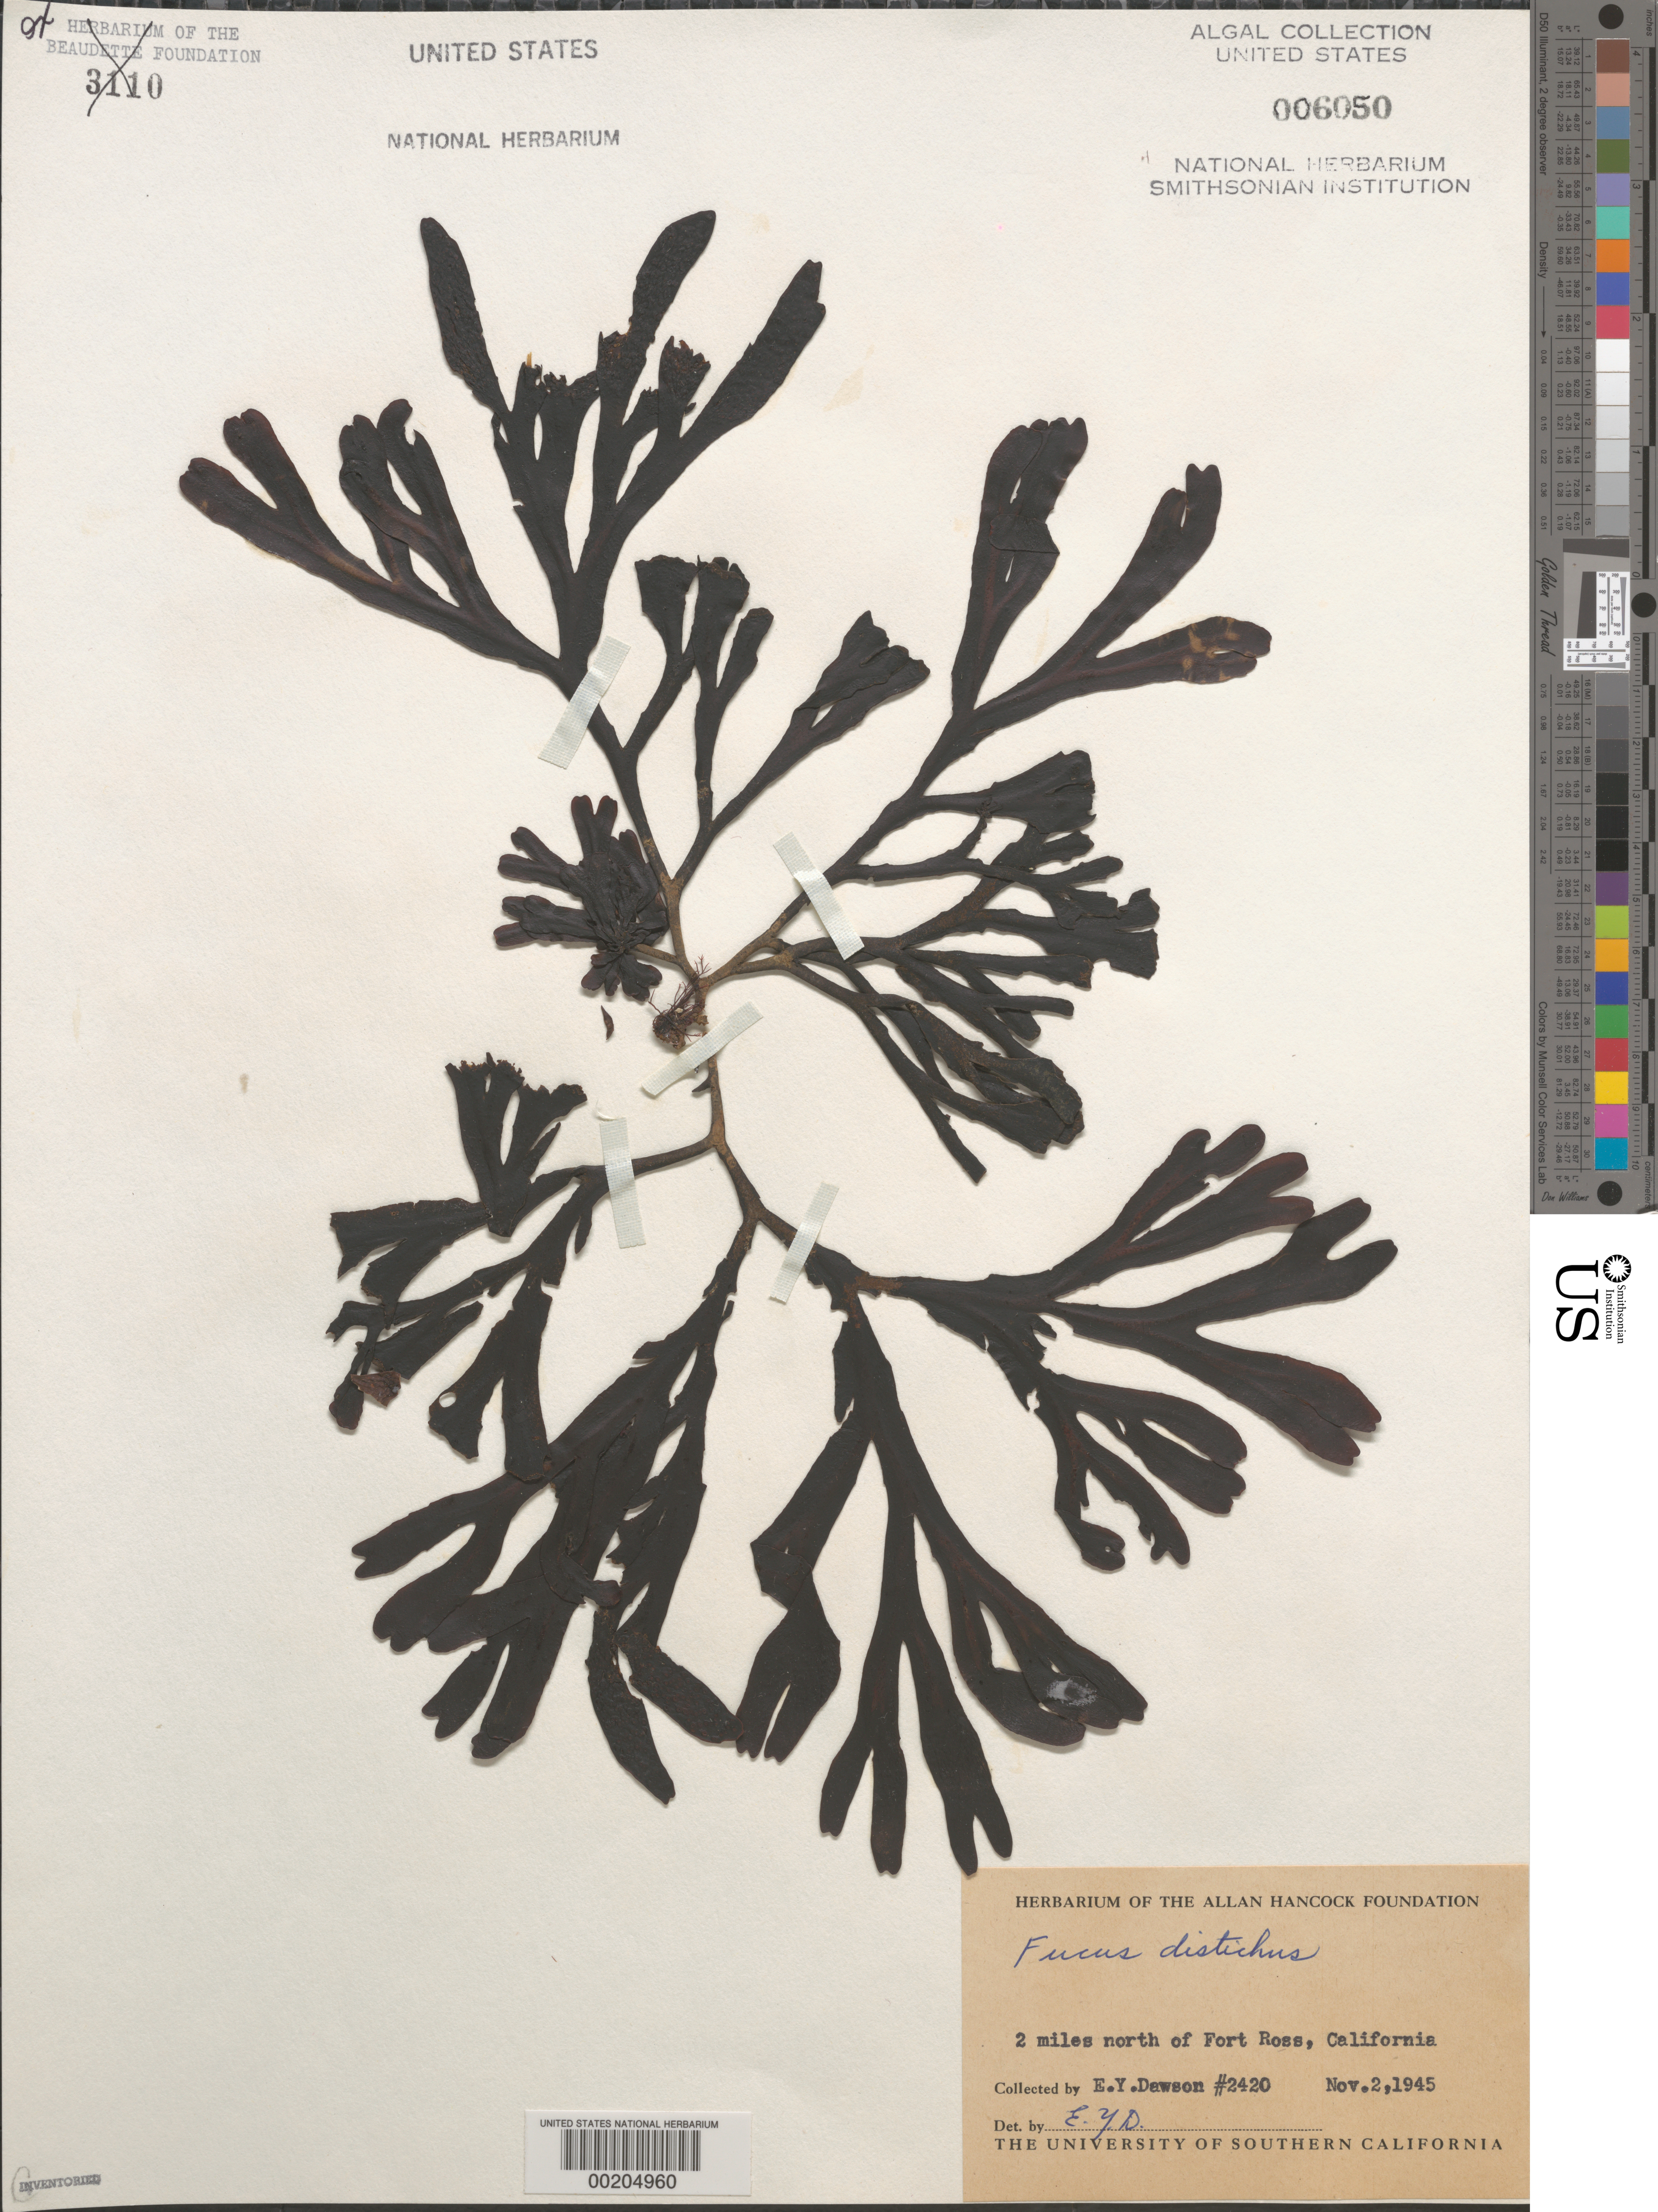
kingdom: Chromista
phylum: Ochrophyta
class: Phaeophyceae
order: Fucales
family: Fucaceae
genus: Fucus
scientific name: Fucus distichus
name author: L.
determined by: Dawson, E. Y.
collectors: E. Y. Dawson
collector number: EYD 2420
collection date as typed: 02 Nov 1945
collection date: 1945-11-02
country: United States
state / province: California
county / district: Sonoma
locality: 2 miles north of Fort Ross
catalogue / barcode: US 6050